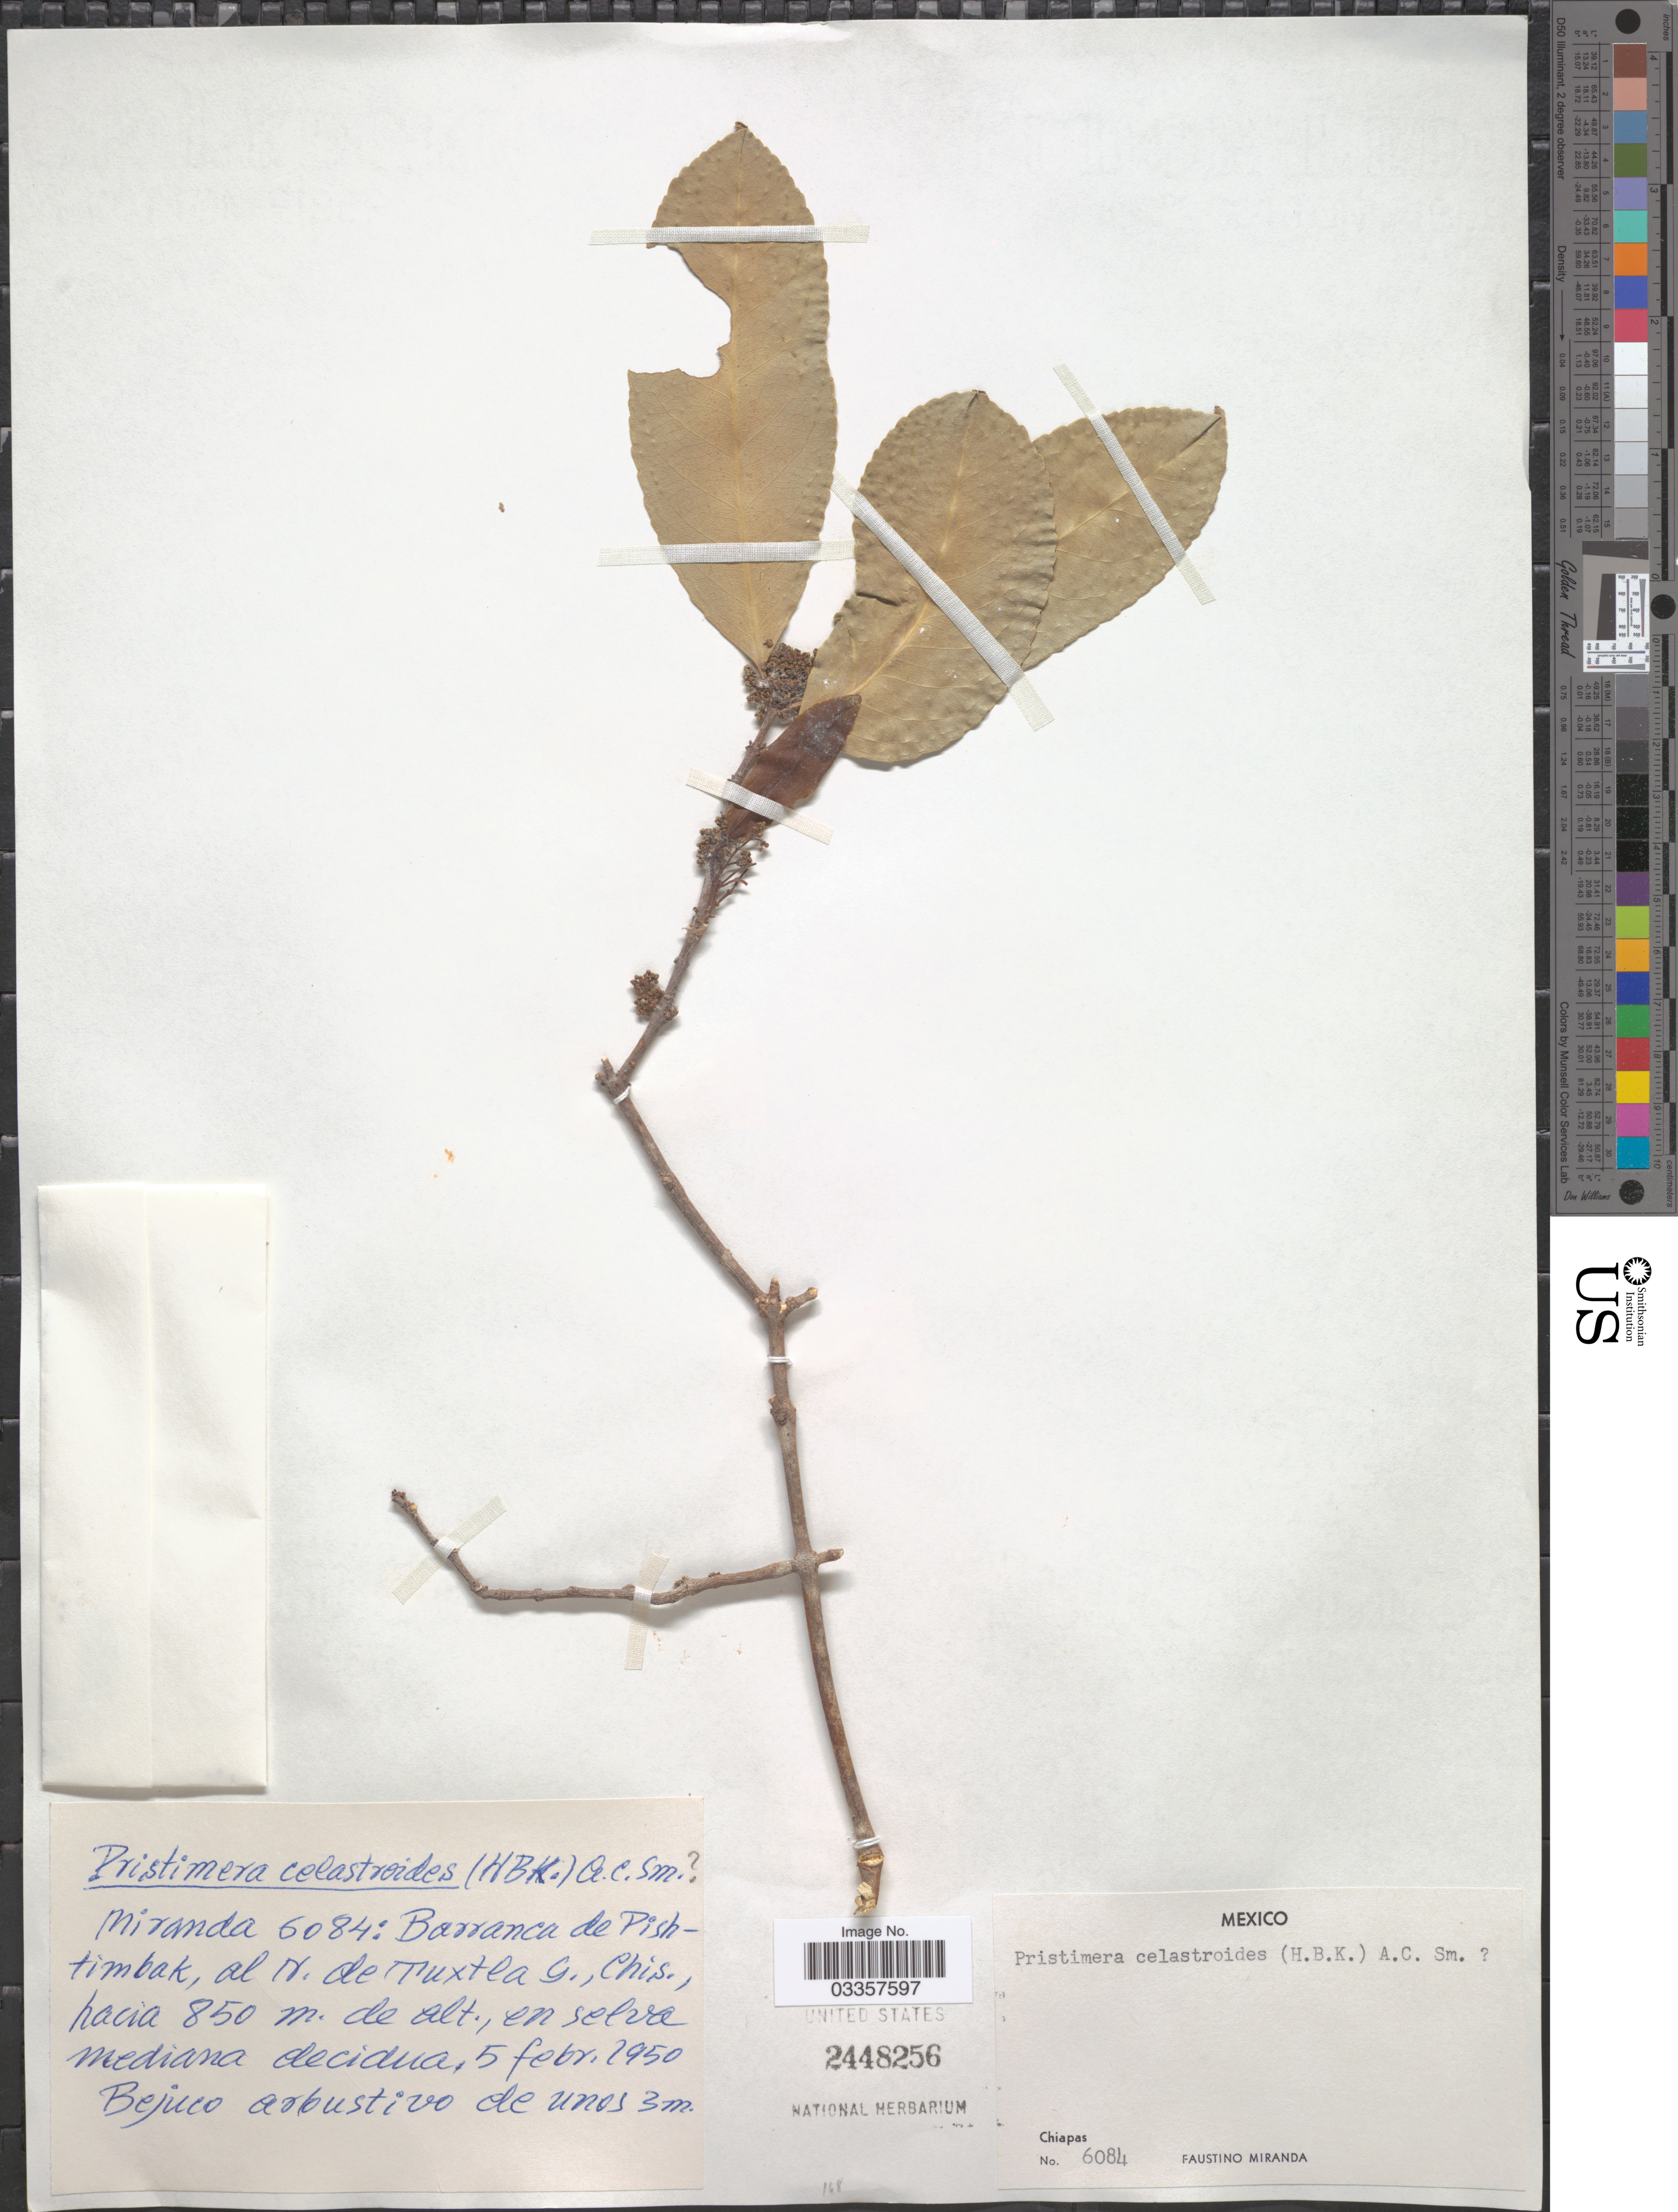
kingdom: Plantae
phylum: Tracheophyta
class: Magnoliopsida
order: Celastrales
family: Celastraceae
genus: Pristimera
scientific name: Pristimera celastroides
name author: (Kunth) A.C. Sm.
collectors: F. Miranda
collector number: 6084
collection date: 1950-02-05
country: Mexico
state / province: Chiapas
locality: Barranca de Pishtimbak, al N. de Tuxtla G.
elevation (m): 850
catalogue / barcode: US 2448256